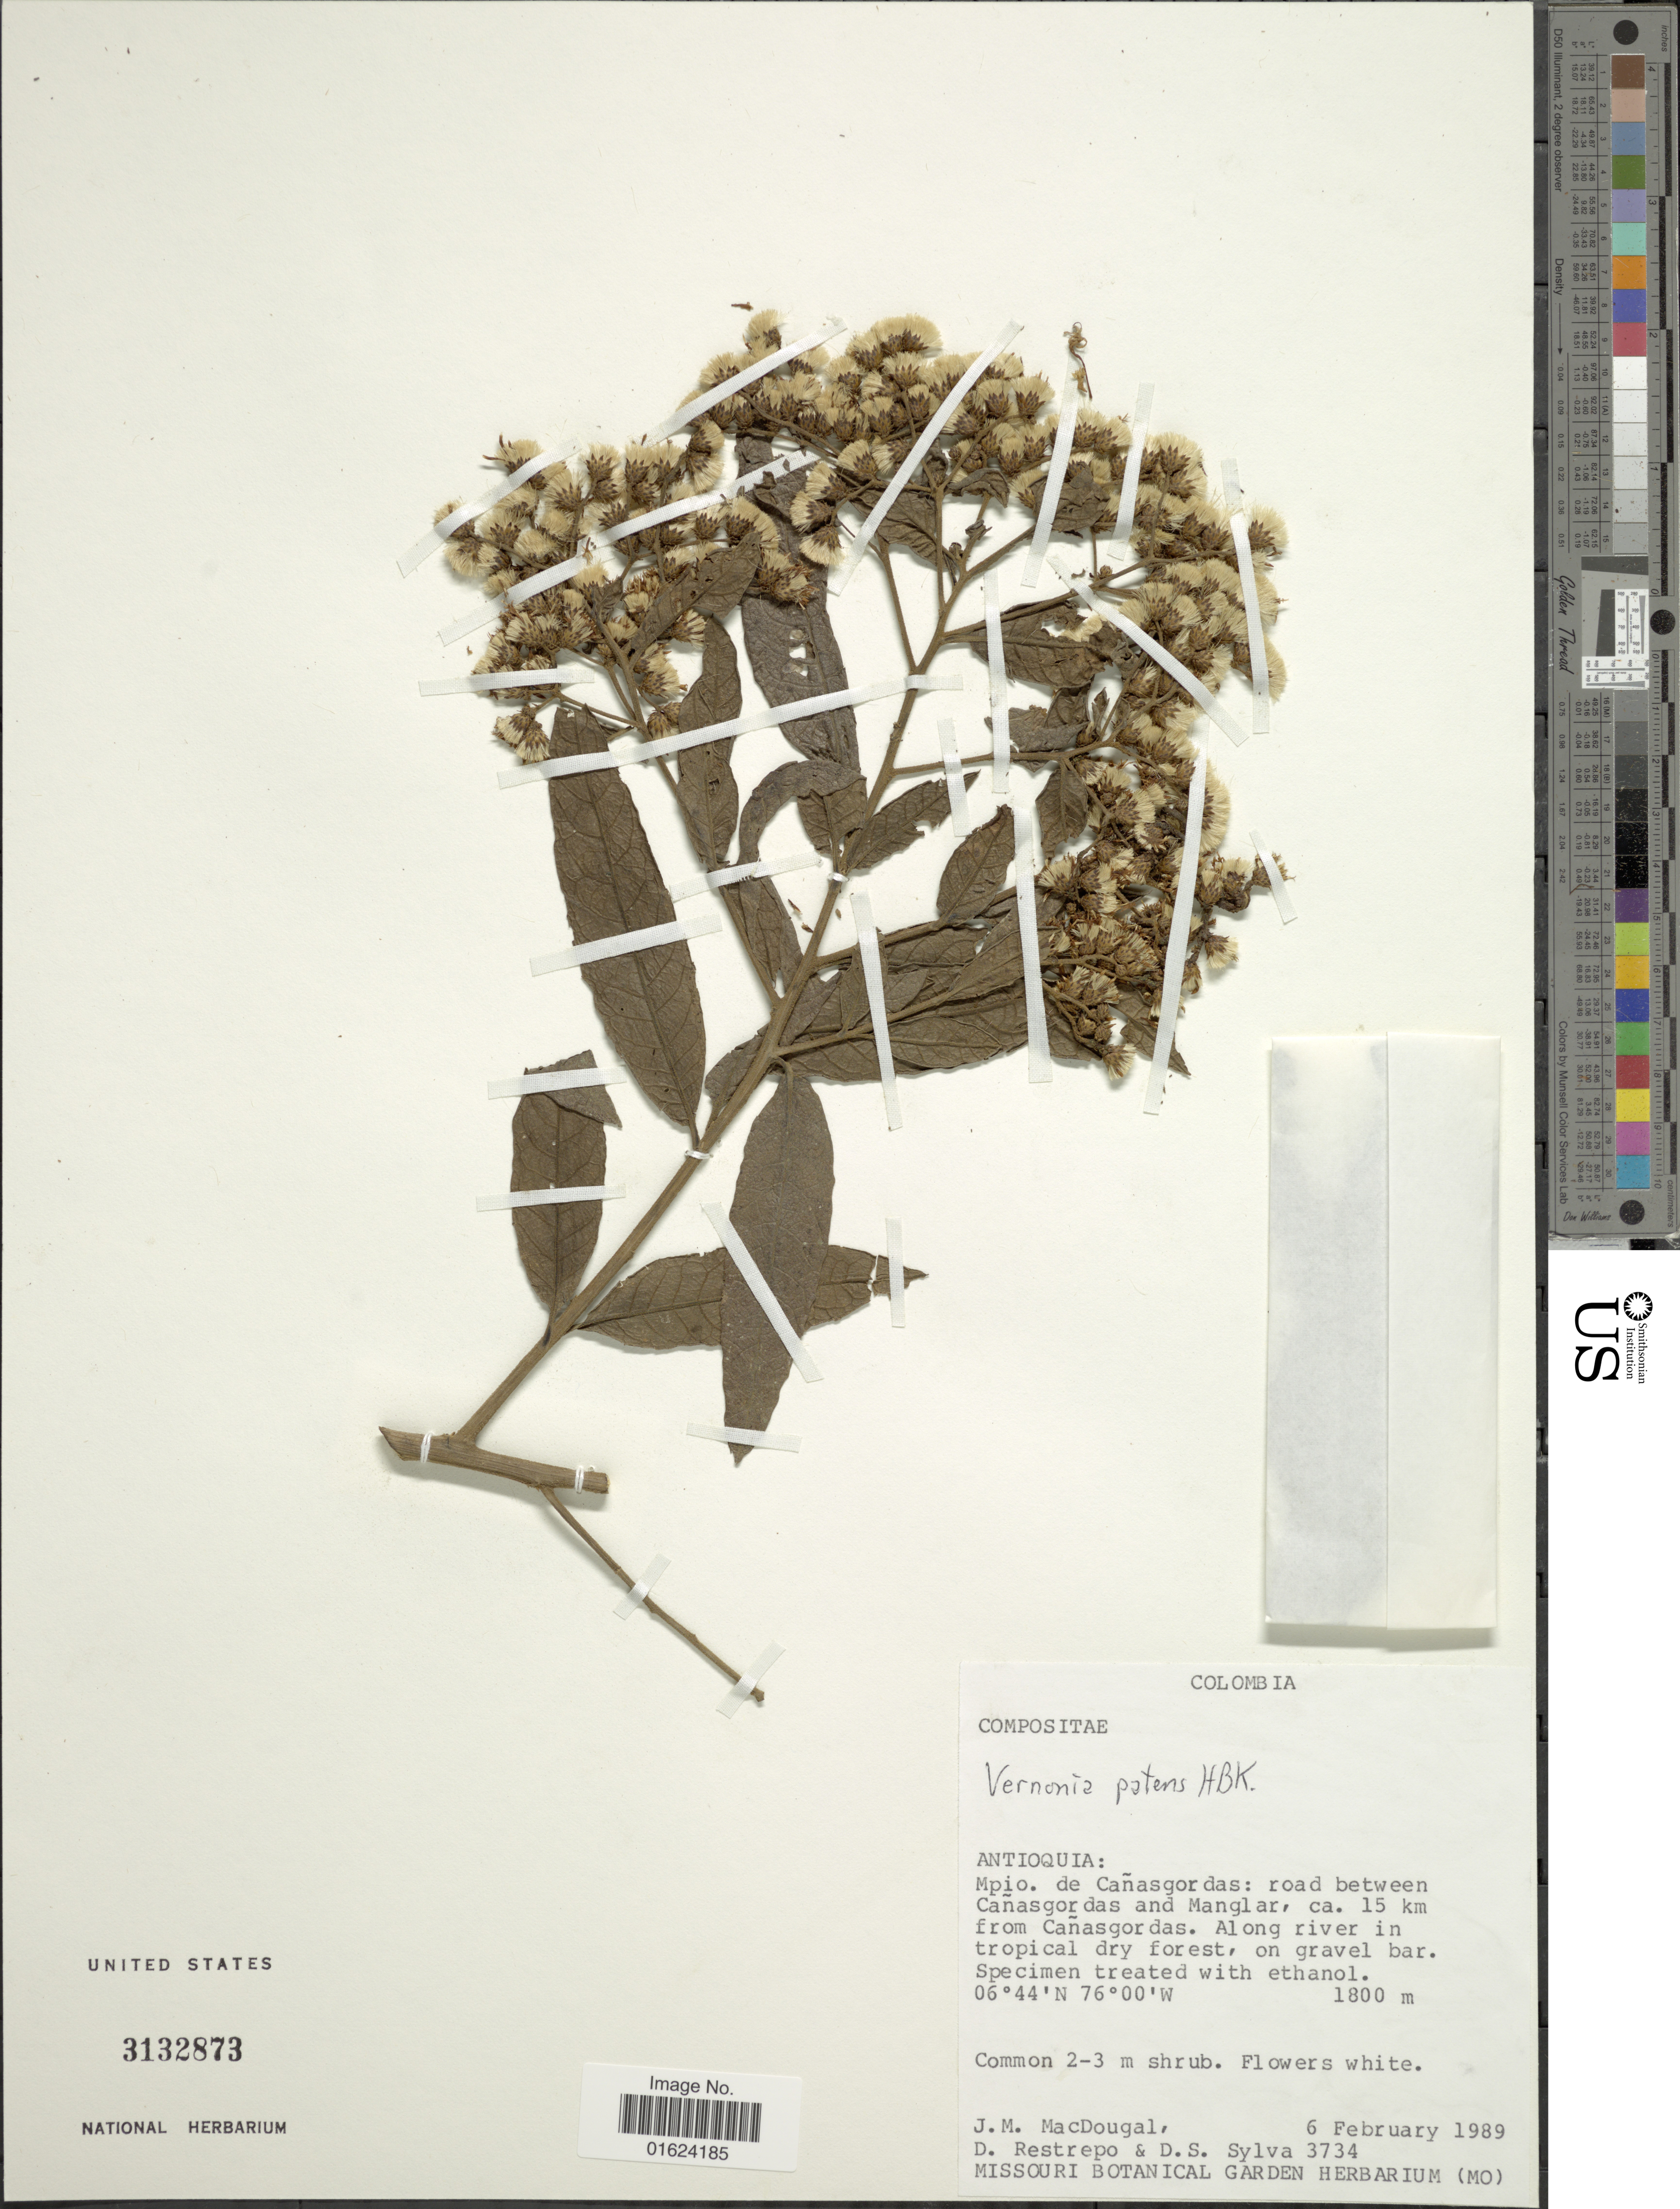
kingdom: Plantae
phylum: Tracheophyta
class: Magnoliopsida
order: Asterales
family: Asteraceae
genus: Vernonanthura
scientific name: Vernonanthura patens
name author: (Kunth) H. Rob.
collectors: J. M. MacDougal, D. Restrepo & D. Sylva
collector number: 3734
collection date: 1989-02-06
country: Colombia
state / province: Antioquia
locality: Antioquia, Mpio. de Canasgordas: road between Canasgordas and Manglarm ca 15 km from Canasgordas. Along river in tropica; dry forest.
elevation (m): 1800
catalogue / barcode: US 31312873